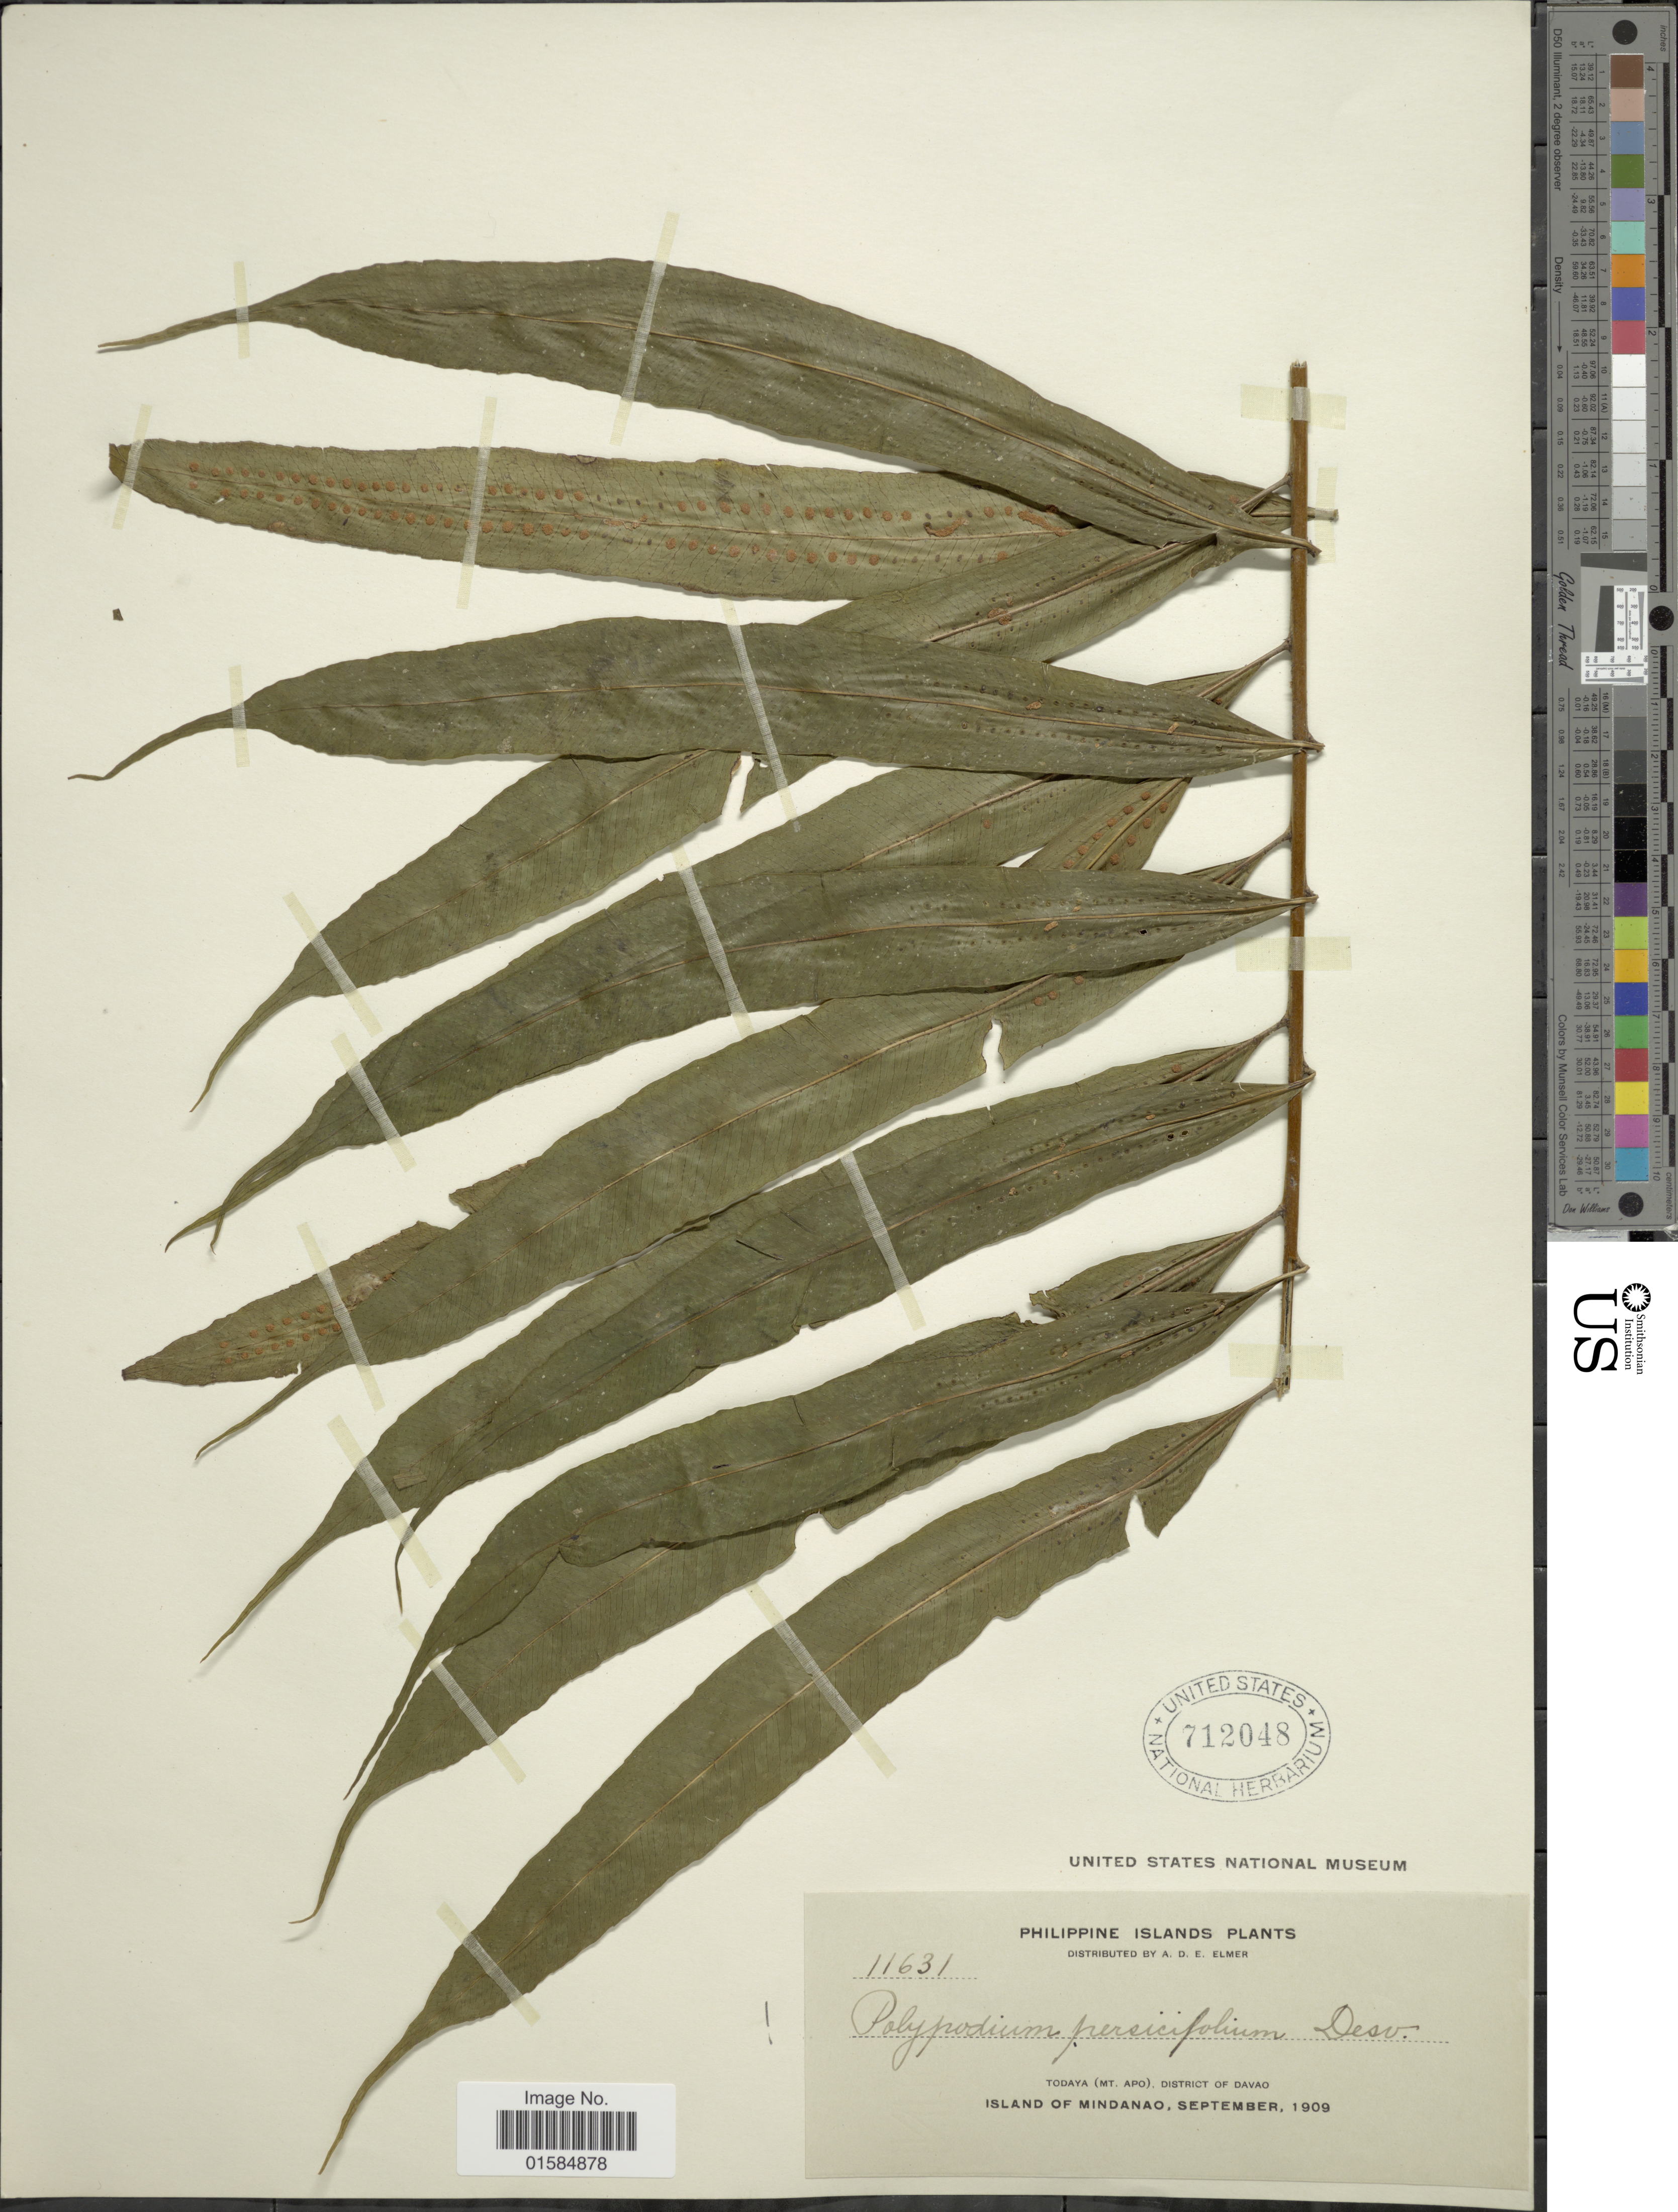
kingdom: Plantae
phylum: Tracheophyta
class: Polypodiopsida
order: Polypodiales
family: Polypodiaceae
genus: Goniophlebium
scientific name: Goniophlebium persicifolium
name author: (Desv.) Bedd.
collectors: A. D. E. Elmer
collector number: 11631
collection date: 1909-09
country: Philippines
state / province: Davao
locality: Philippine Islands, Todaya (Mt. Apo), District Davao, Island of Mindanao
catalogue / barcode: US 712048